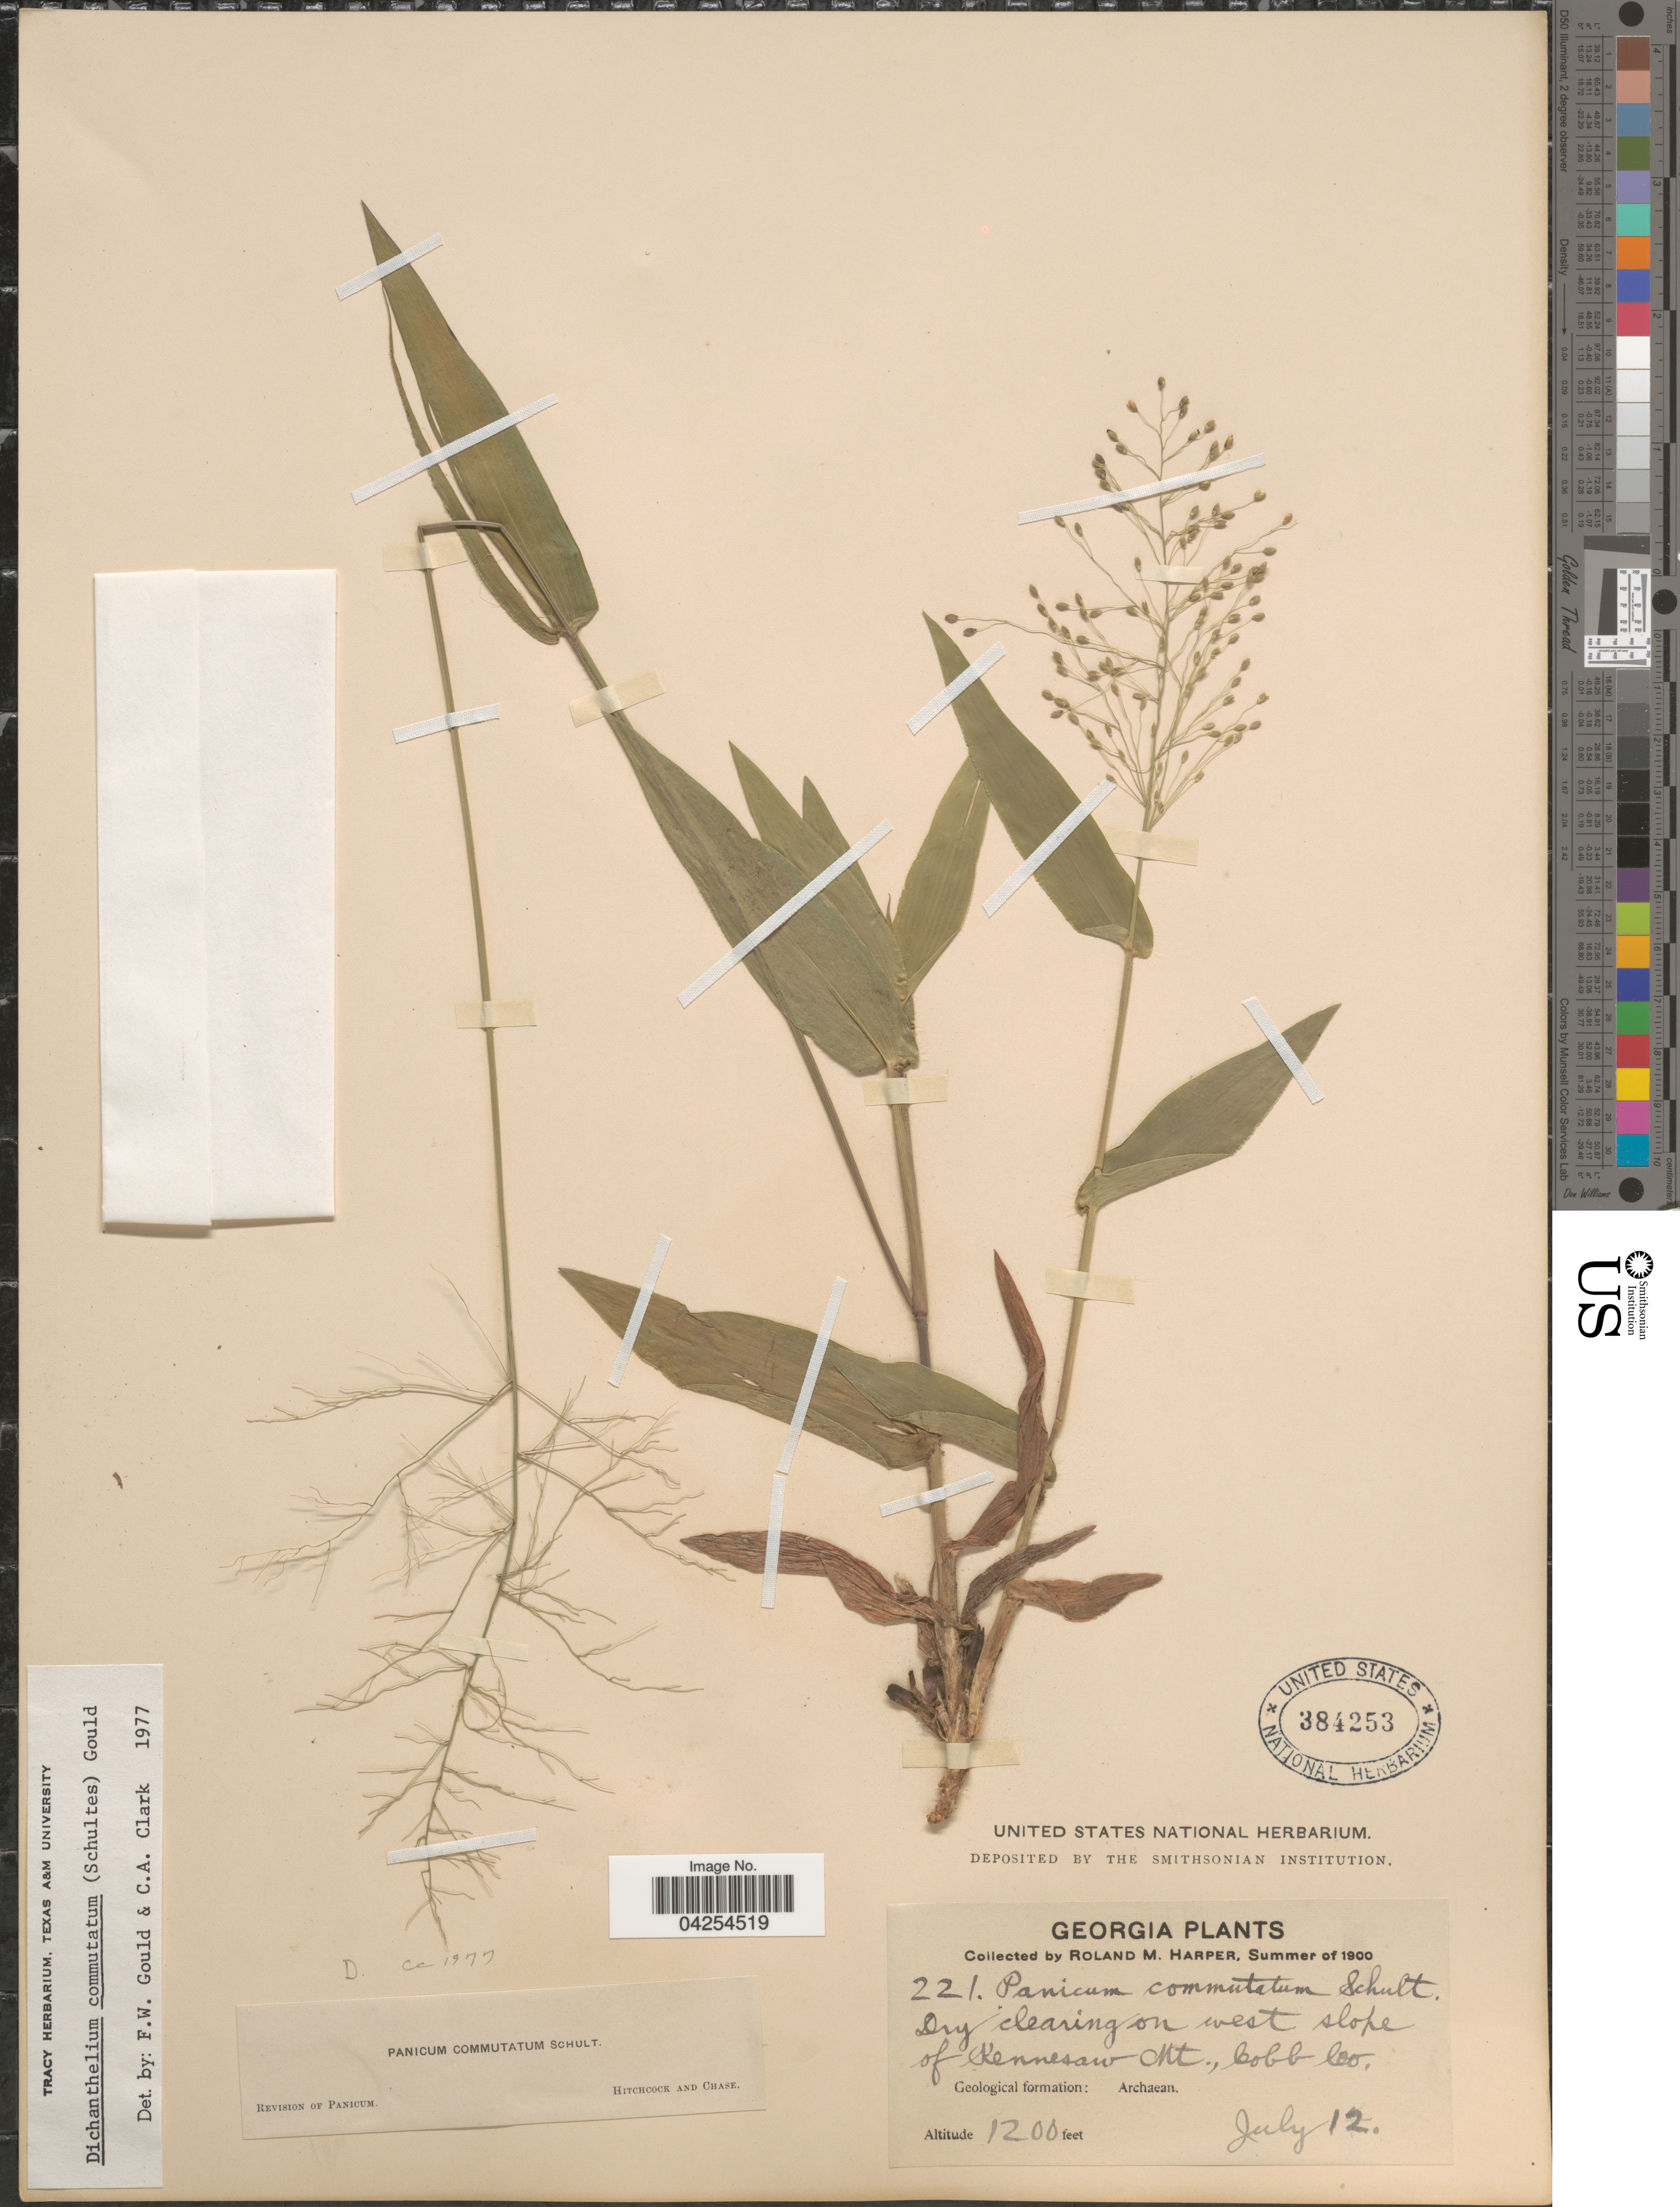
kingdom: Plantae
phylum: Tracheophyta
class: Liliopsida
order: Poales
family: Poaceae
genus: Dichanthelium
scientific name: Dichanthelium commutatum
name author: (Schult.) Gould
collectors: R. M. Harper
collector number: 221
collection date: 1900-07-12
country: United States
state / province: Georgia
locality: Dry clearing on west slope of Kennesaw Mt., Cobb Co. Geological formation: Archaean.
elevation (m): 366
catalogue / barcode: US 384253